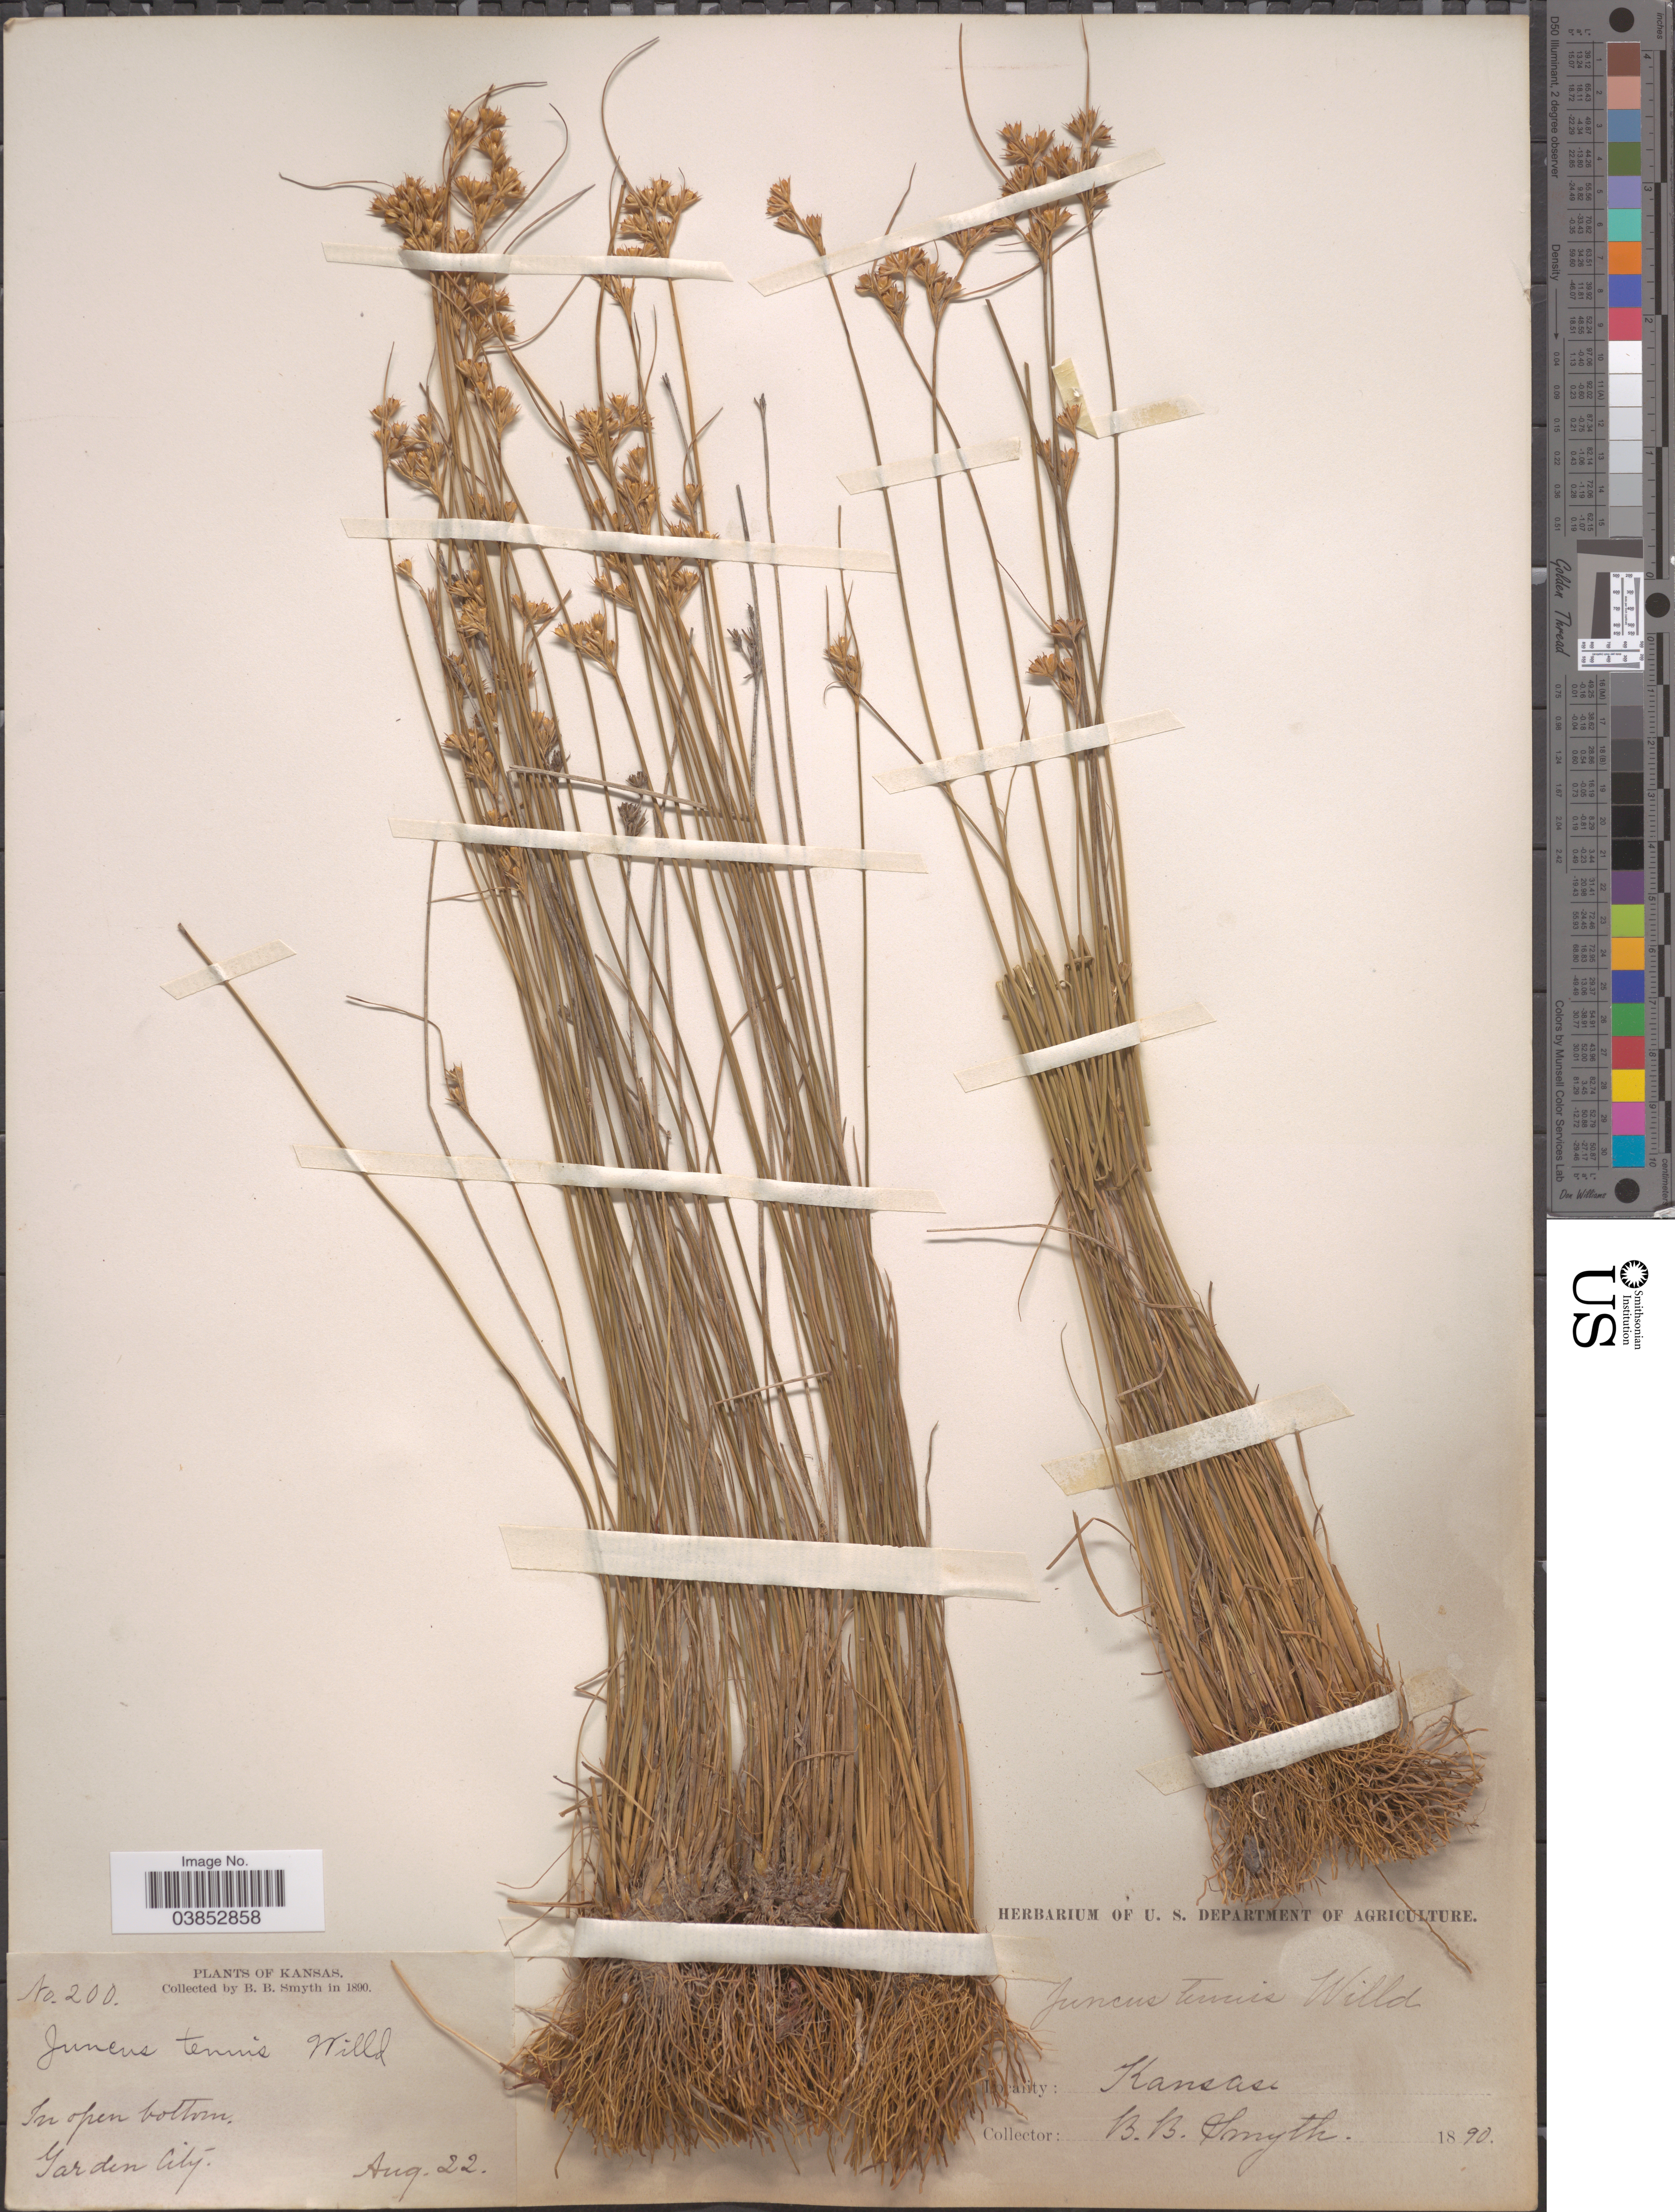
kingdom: Plantae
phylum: Tracheophyta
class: Liliopsida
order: Poales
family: Juncaceae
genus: Juncus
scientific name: Juncus dudleyi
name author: Wiegand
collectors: B. Smyth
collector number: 200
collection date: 1890-08-22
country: United States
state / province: Kansas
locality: In open bottom. Garden City.